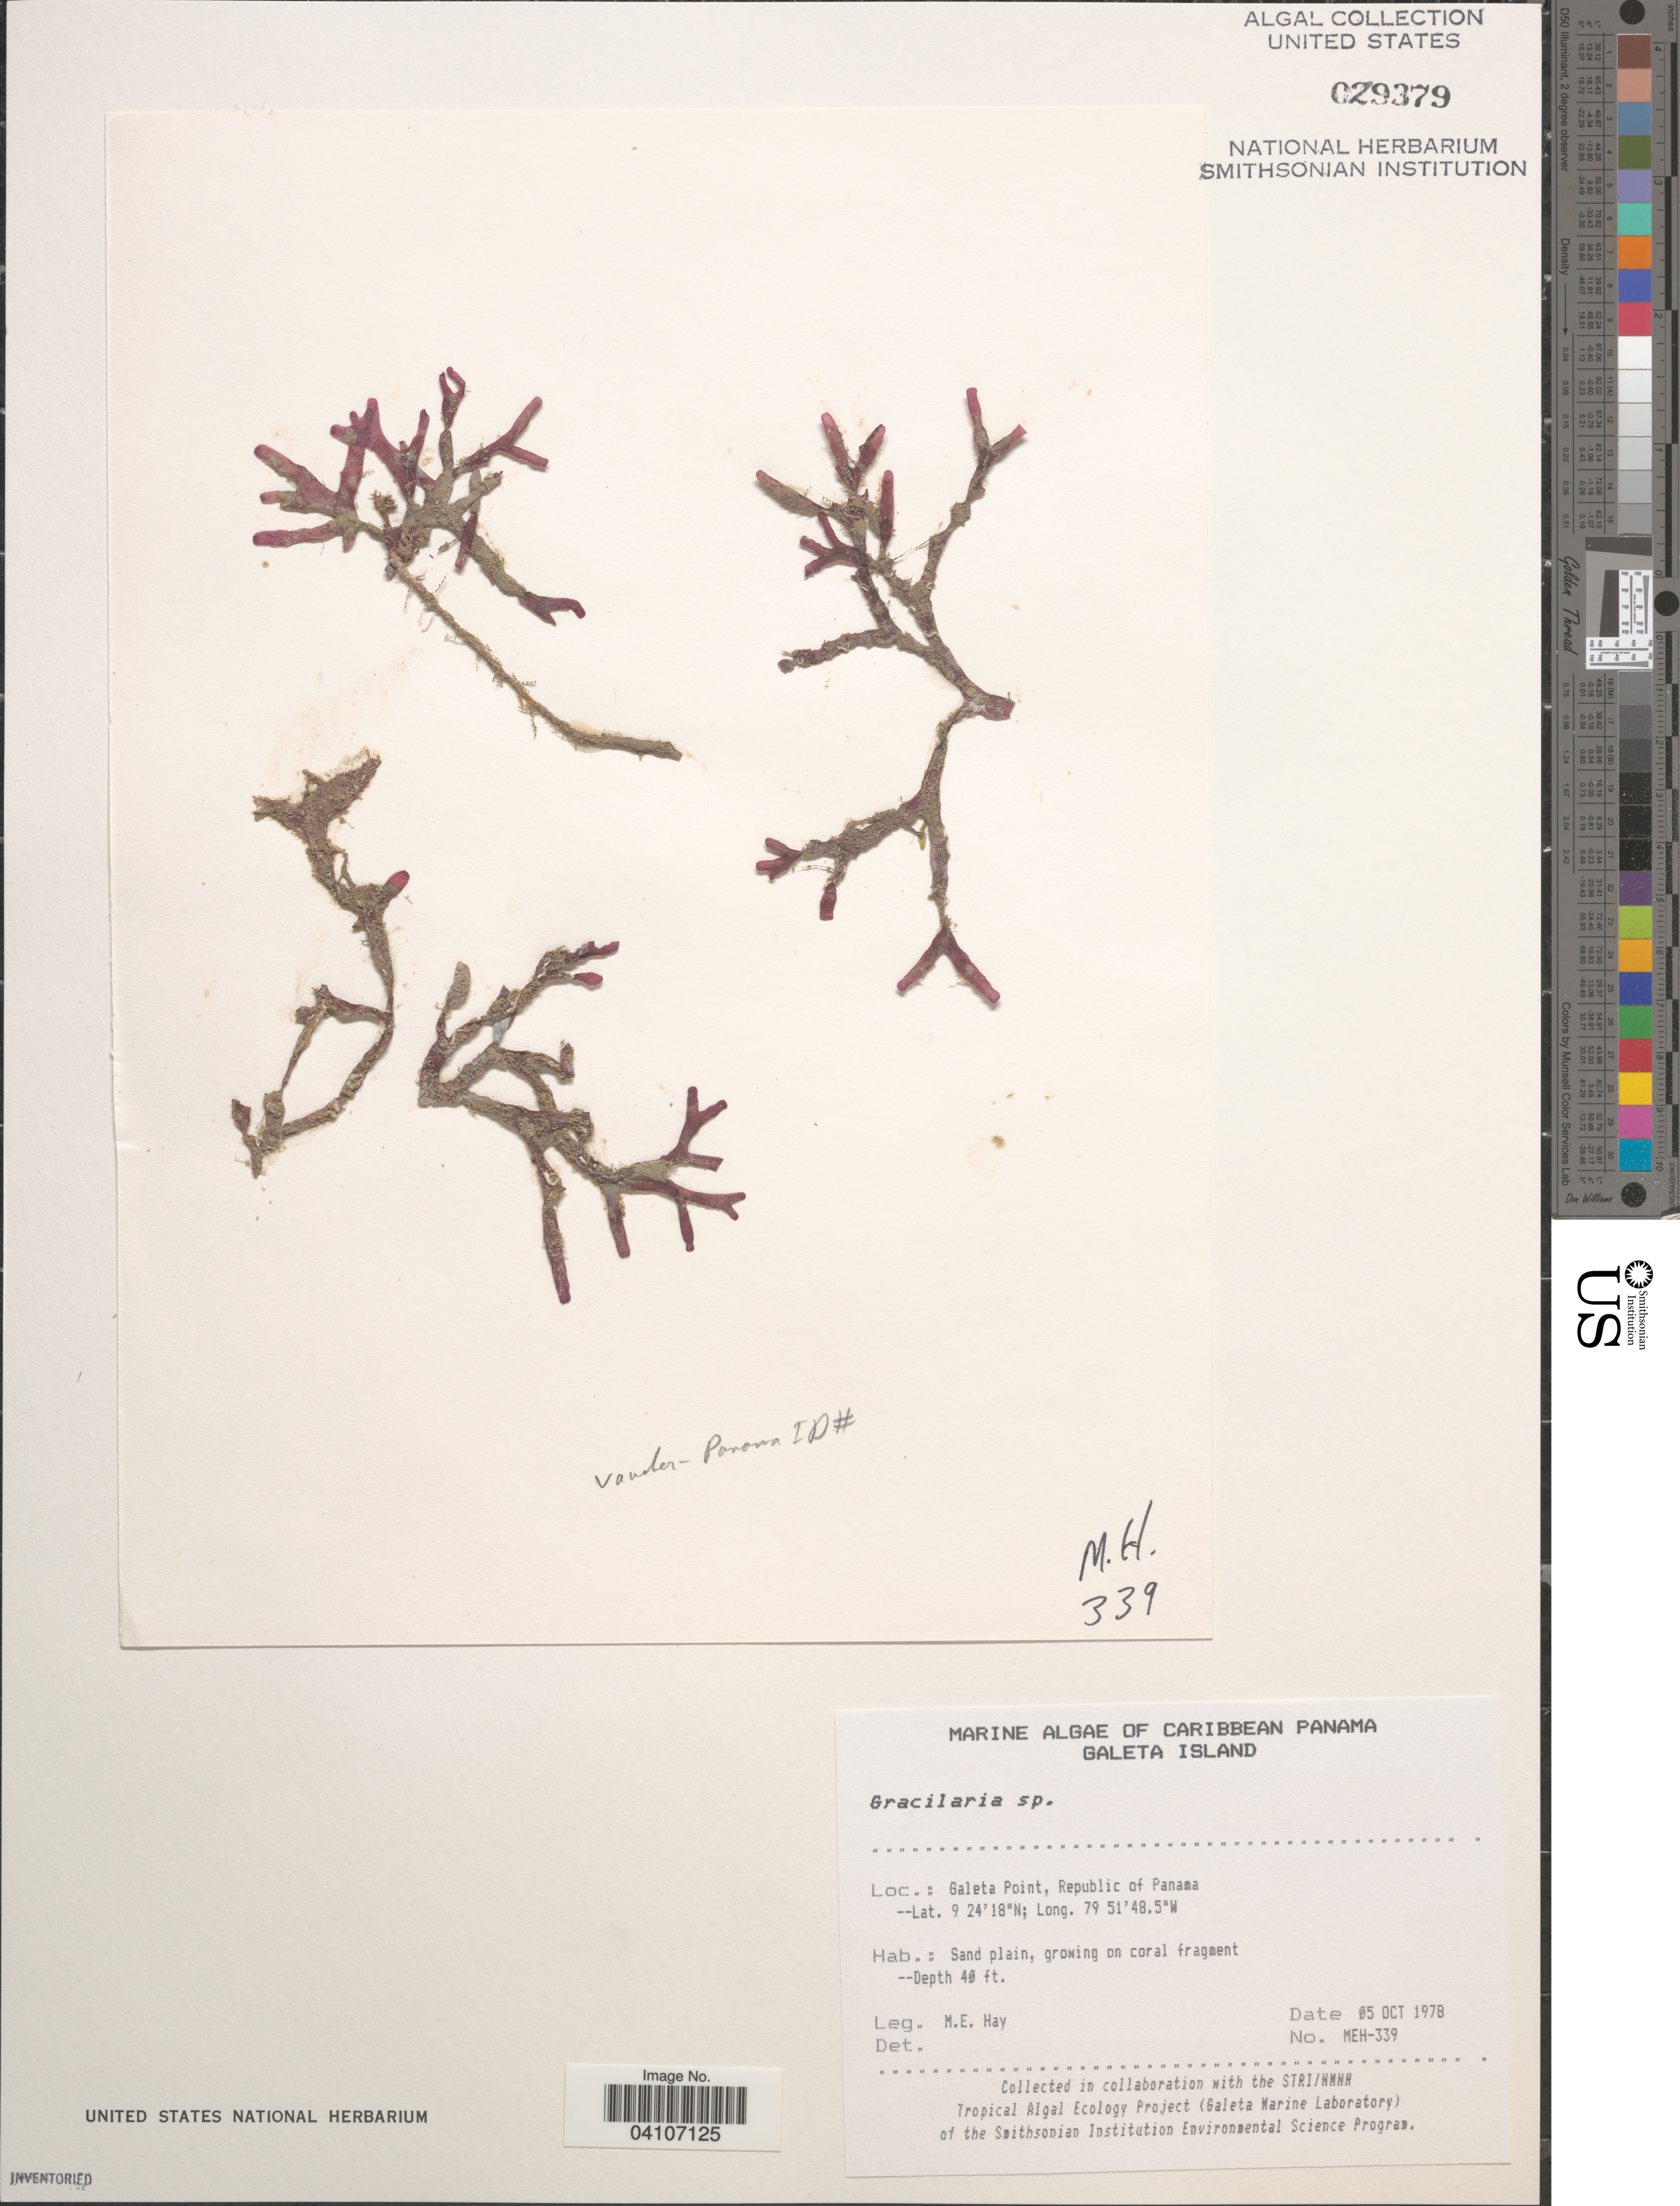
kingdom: Plantae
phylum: Rhodophyta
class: Florideophyceae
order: Gracilariales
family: Gracilariaceae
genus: Gracilaria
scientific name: Gracilaria sp.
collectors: M. E. Hay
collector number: MEH-339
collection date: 1978-10-05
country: Panama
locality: Caribbean Panama. Galeta Island. Galeta Point, Republic of Panama.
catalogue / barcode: US 29379